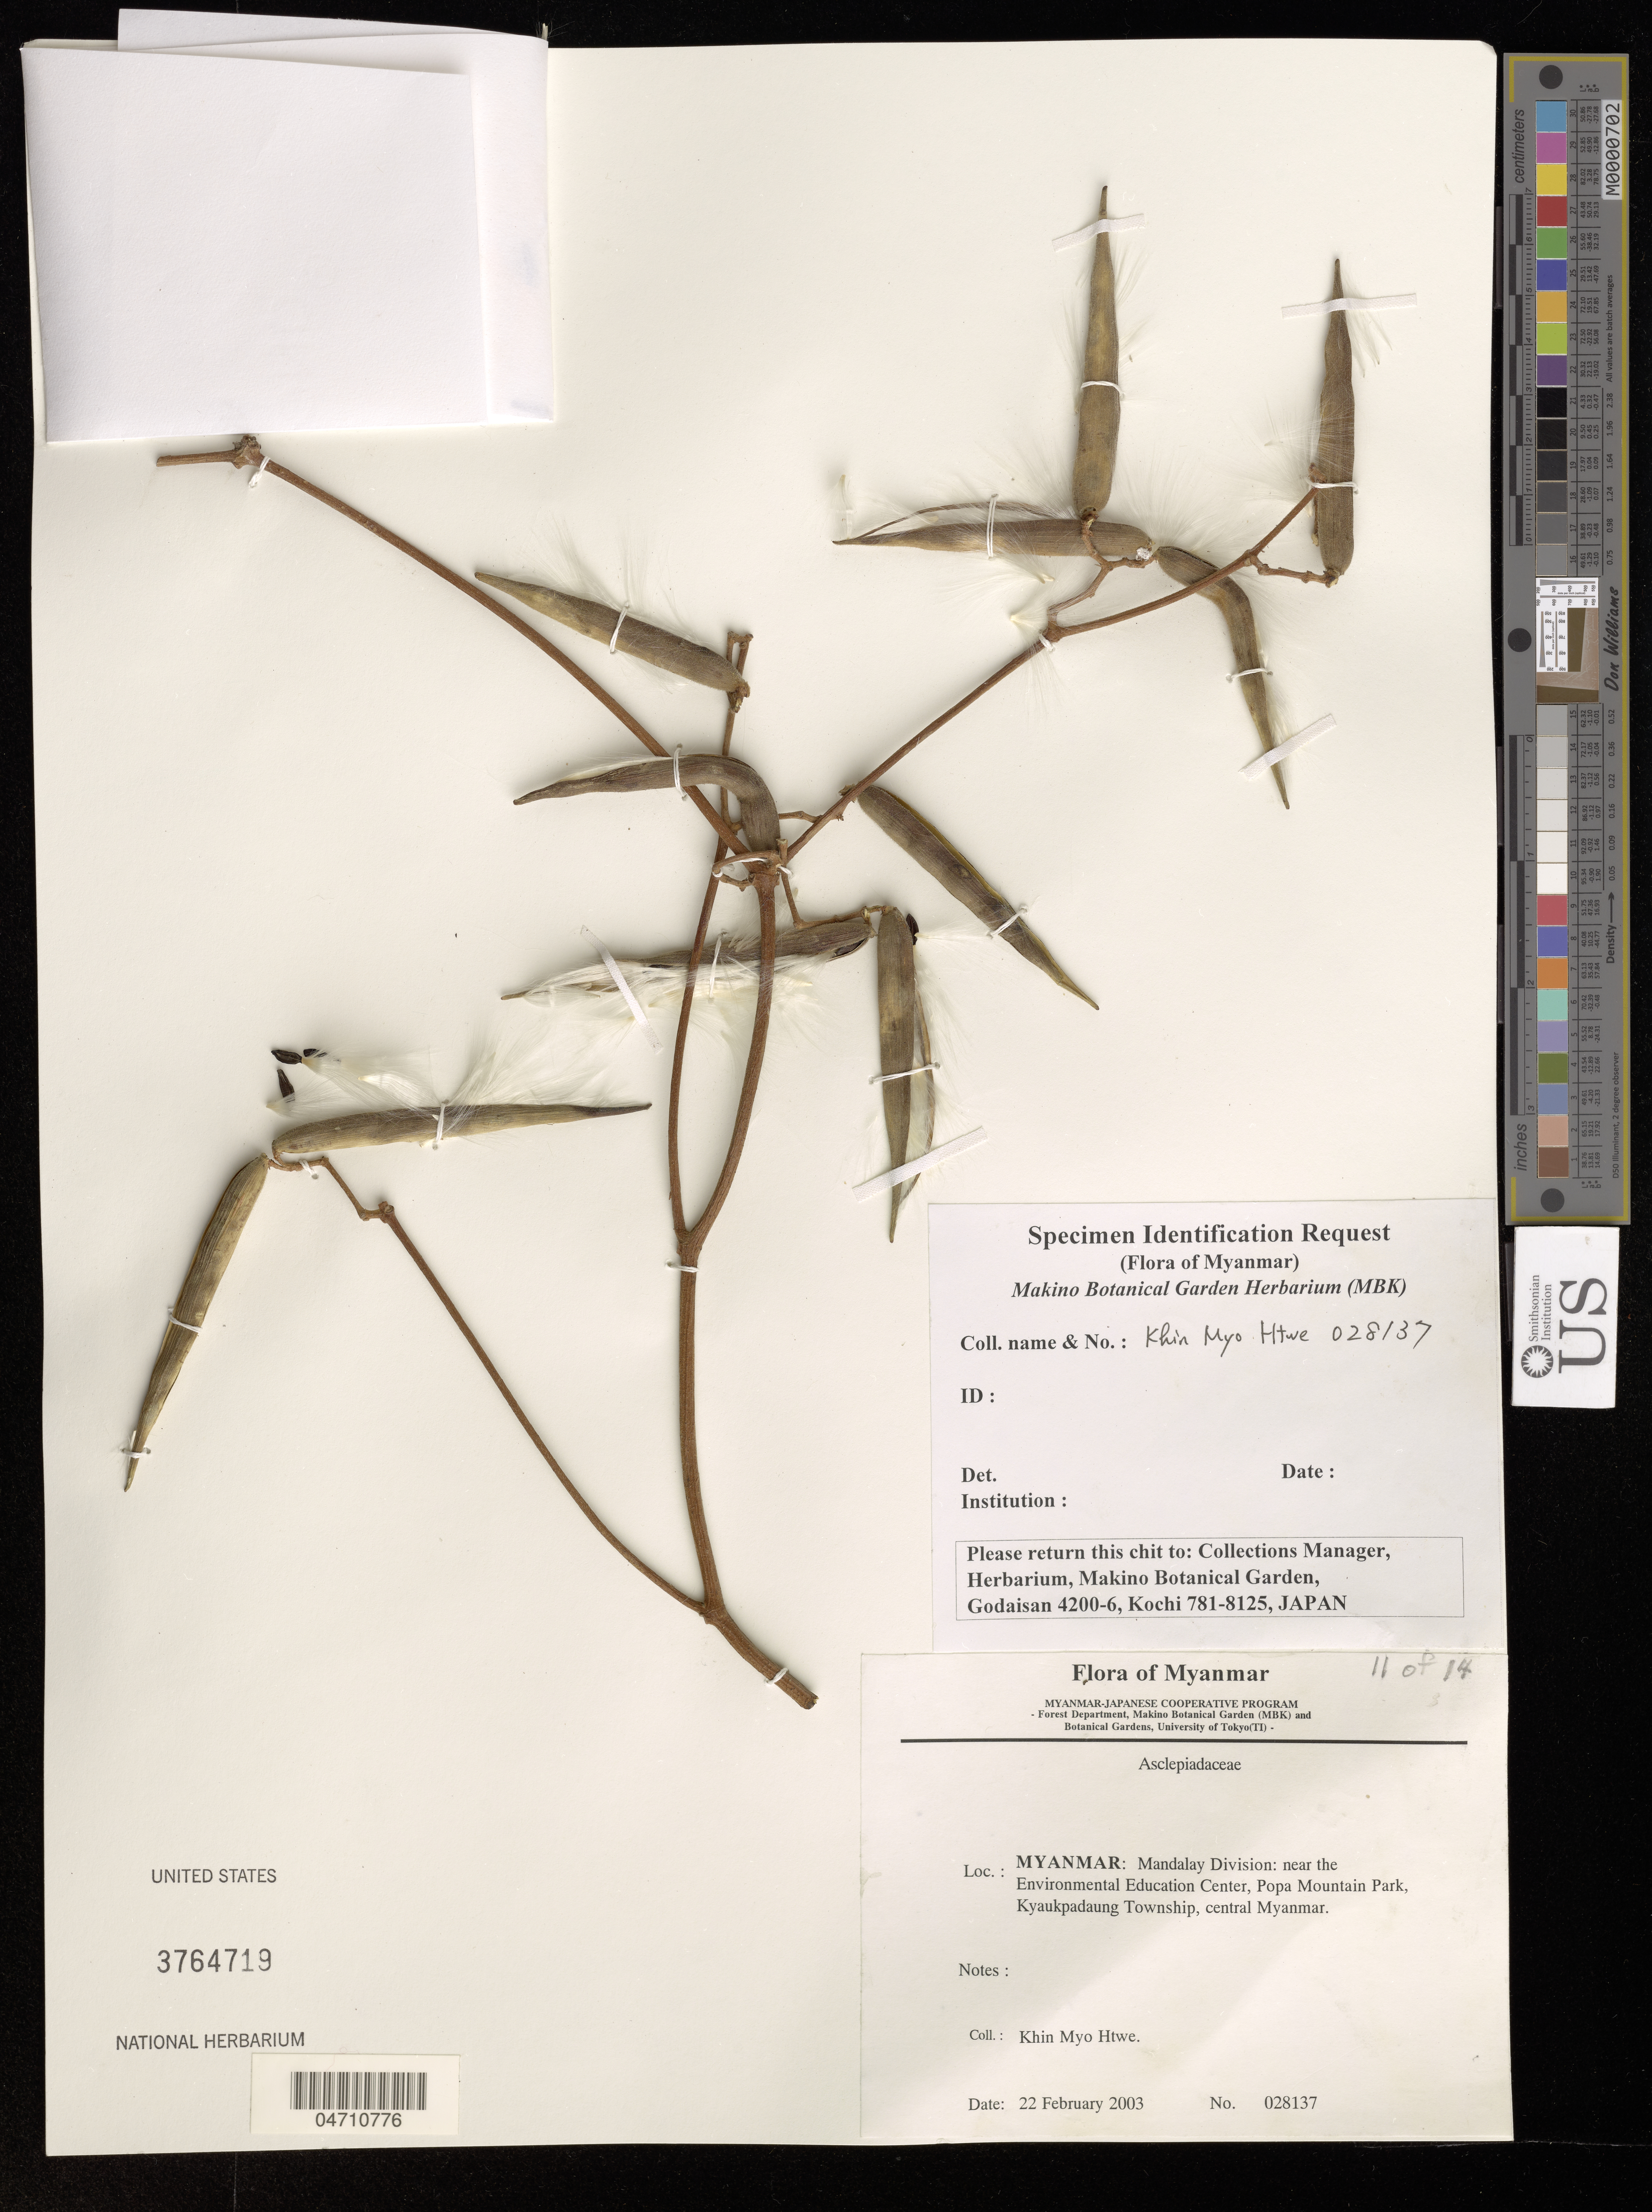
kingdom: Plantae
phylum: Tracheophyta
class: Magnoliopsida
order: Gentianales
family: Apocynaceae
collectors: K. Htwe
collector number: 028137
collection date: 2003-02-22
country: Myanmar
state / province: Mandalay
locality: Mandalay Division: near the Environmental Education Center, Popa Mountain Park, Kyaukpadaung Township, central Myanmar.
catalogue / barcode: US 3764719